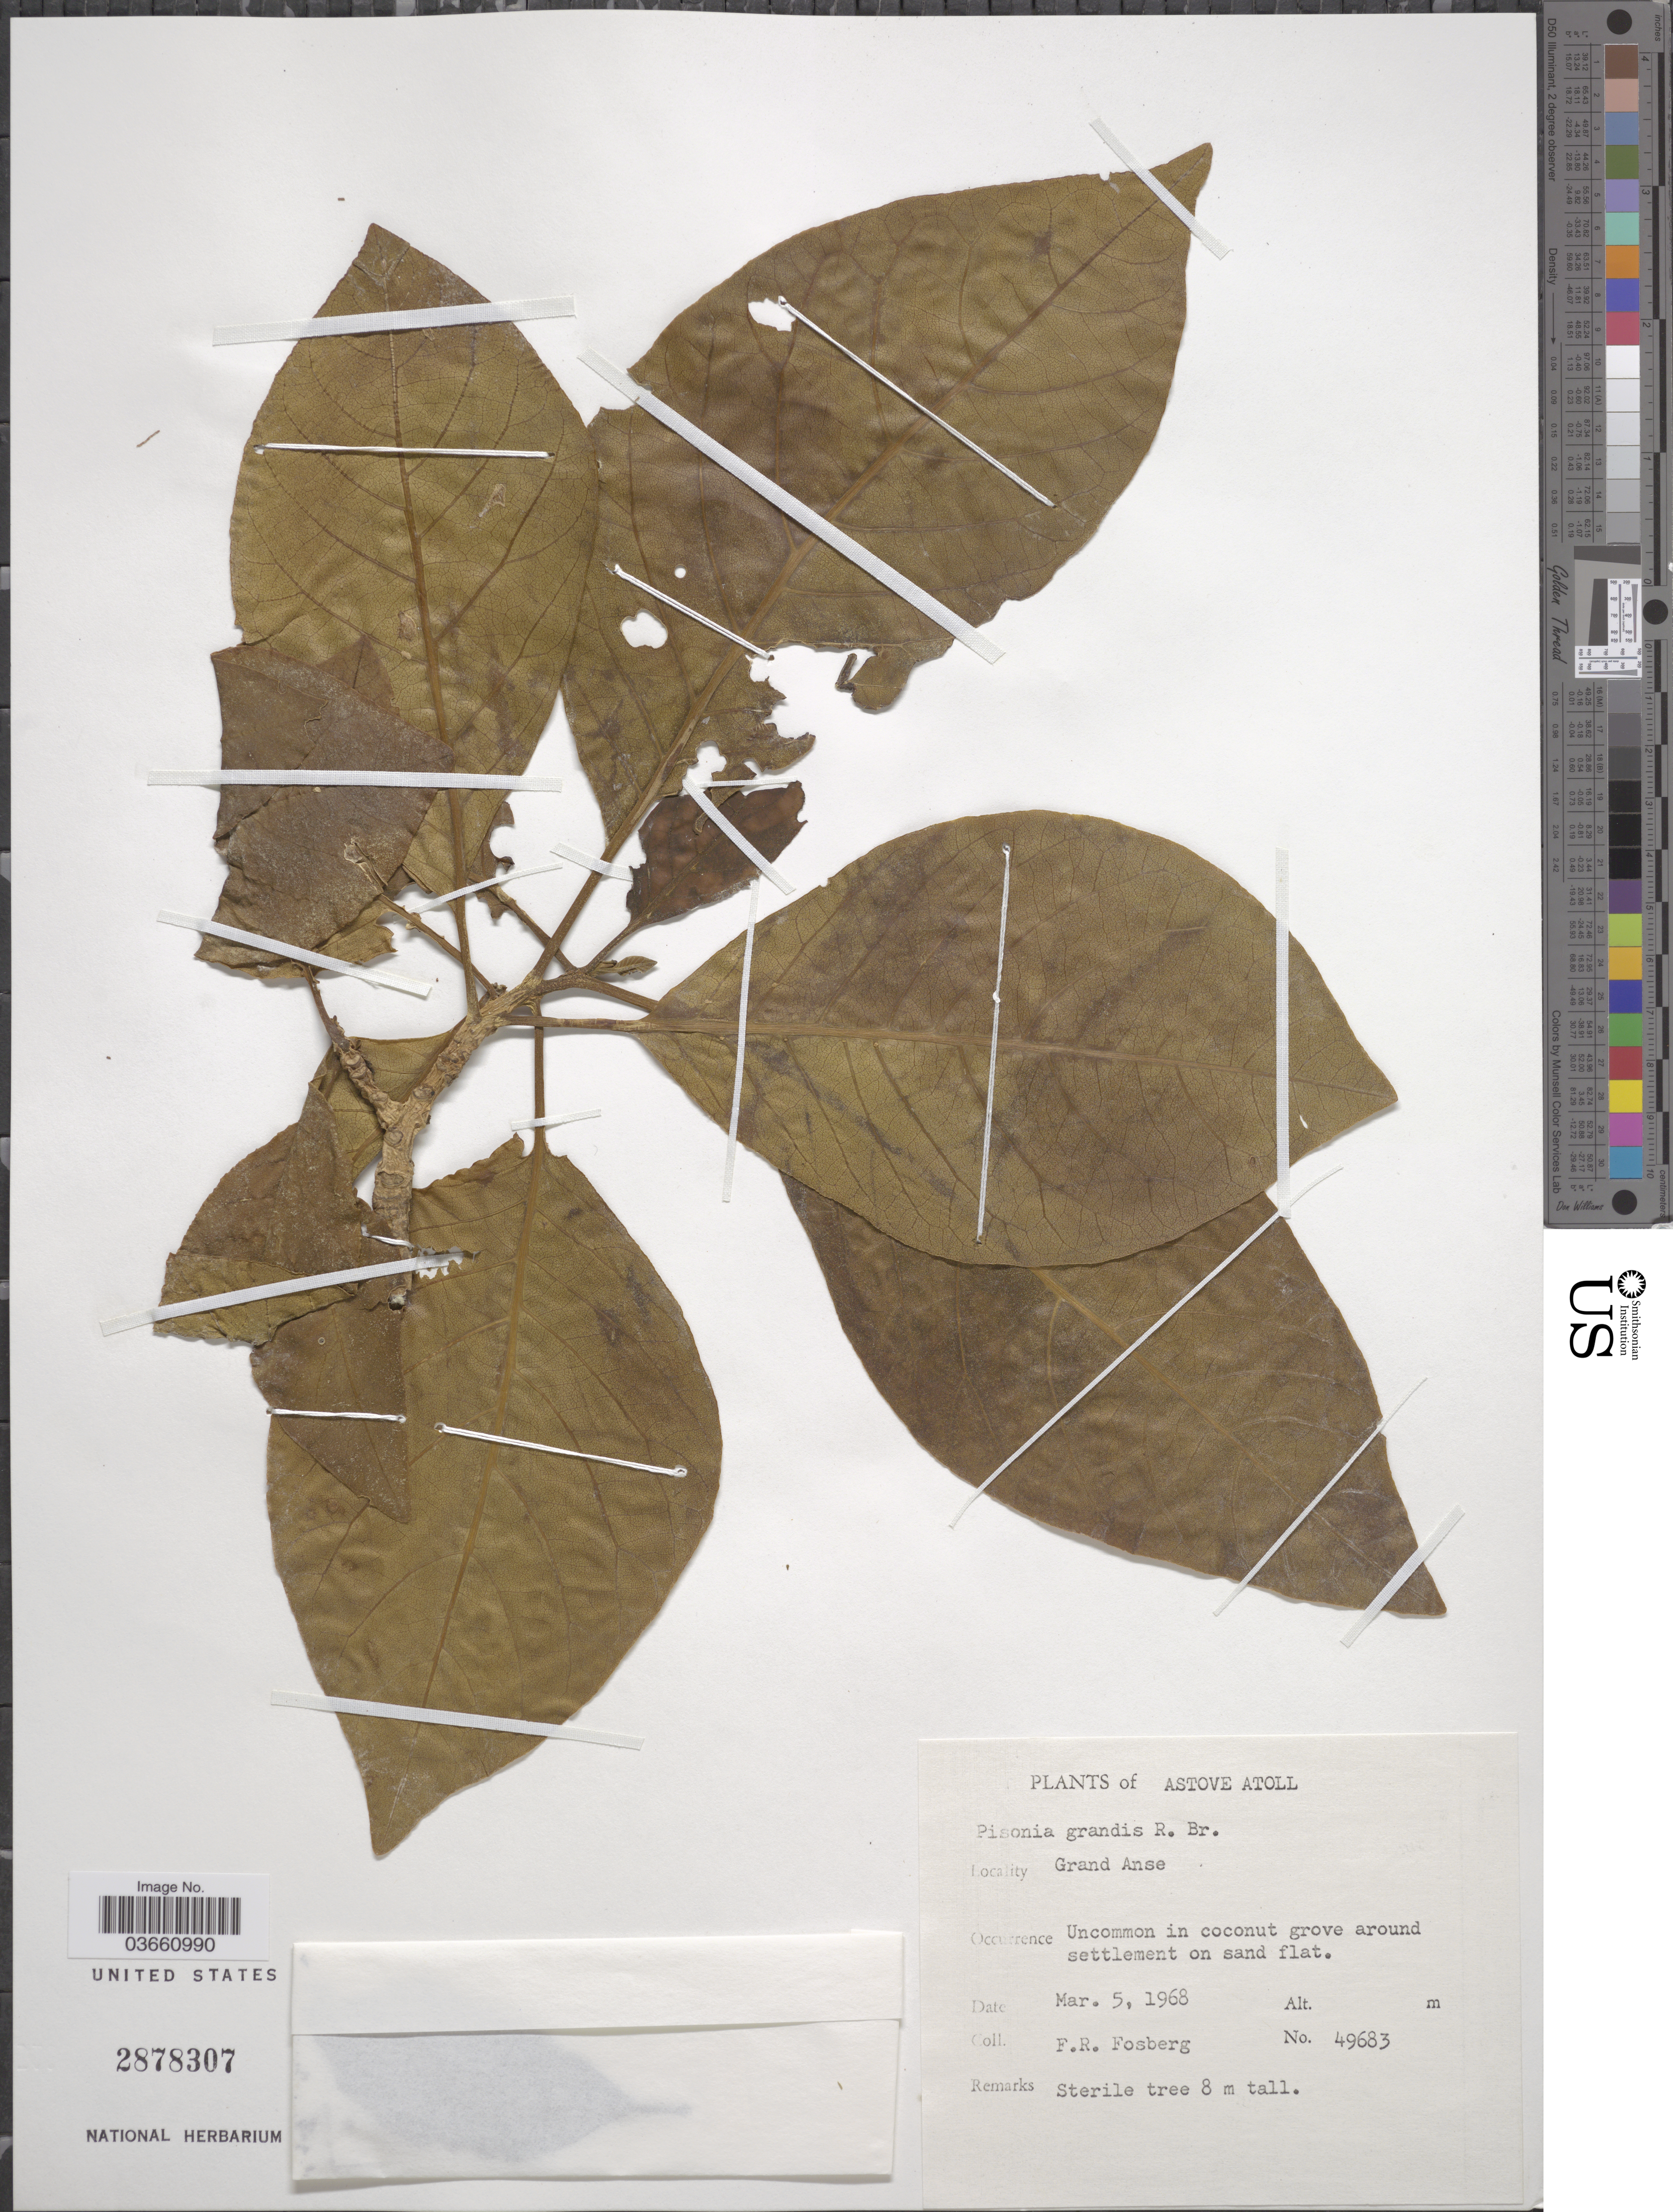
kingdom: Plantae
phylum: Tracheophyta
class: Magnoliopsida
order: Caryophyllales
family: Nyctaginaceae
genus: Pisonia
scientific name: Pisonia grandis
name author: R. Br.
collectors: F. R. Fosberg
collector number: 49683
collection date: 1968-03-05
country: Seychelles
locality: Astove Atoll. Grand Anse.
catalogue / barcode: US 2878307